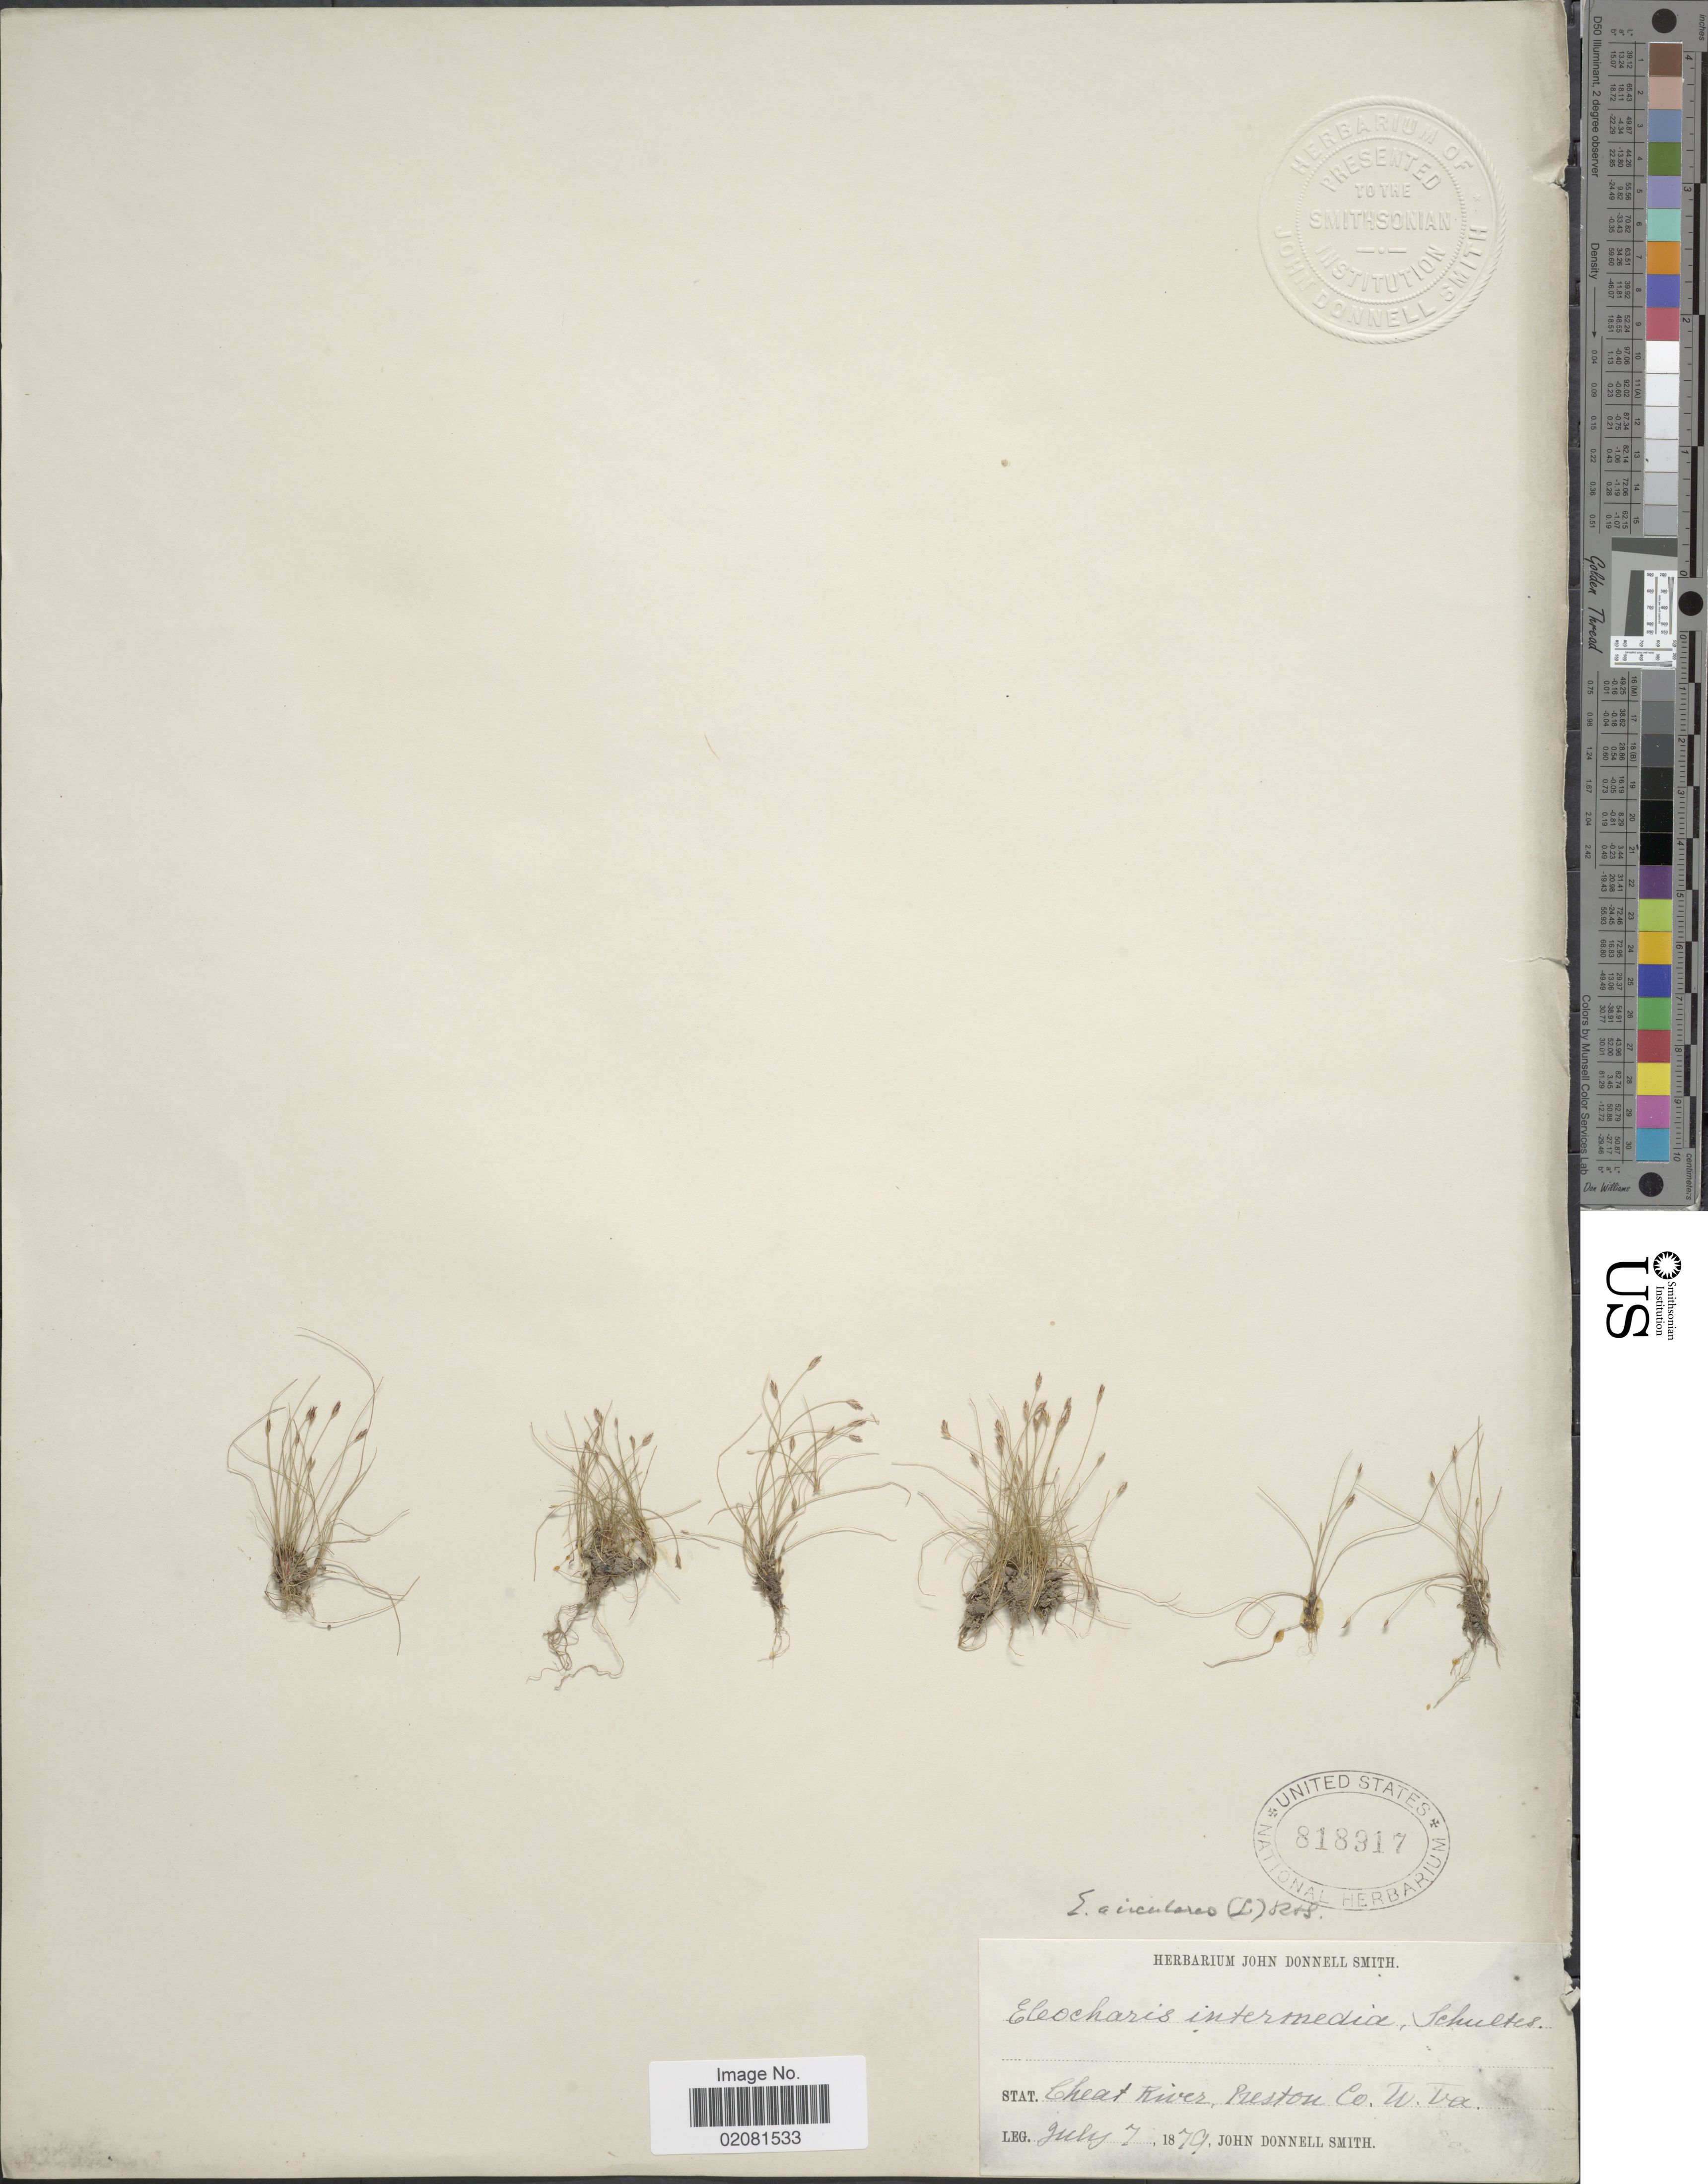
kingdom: Plantae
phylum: Tracheophyta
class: Liliopsida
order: Poales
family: Cyperaceae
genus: Eleocharis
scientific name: Eleocharis acicularis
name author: (L.) Roem. & Schult.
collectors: J. Donnell Smith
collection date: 1879-07-07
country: United States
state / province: West Virginia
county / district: Preston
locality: Cheat River, Preston Co. W. Va.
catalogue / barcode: US 818317